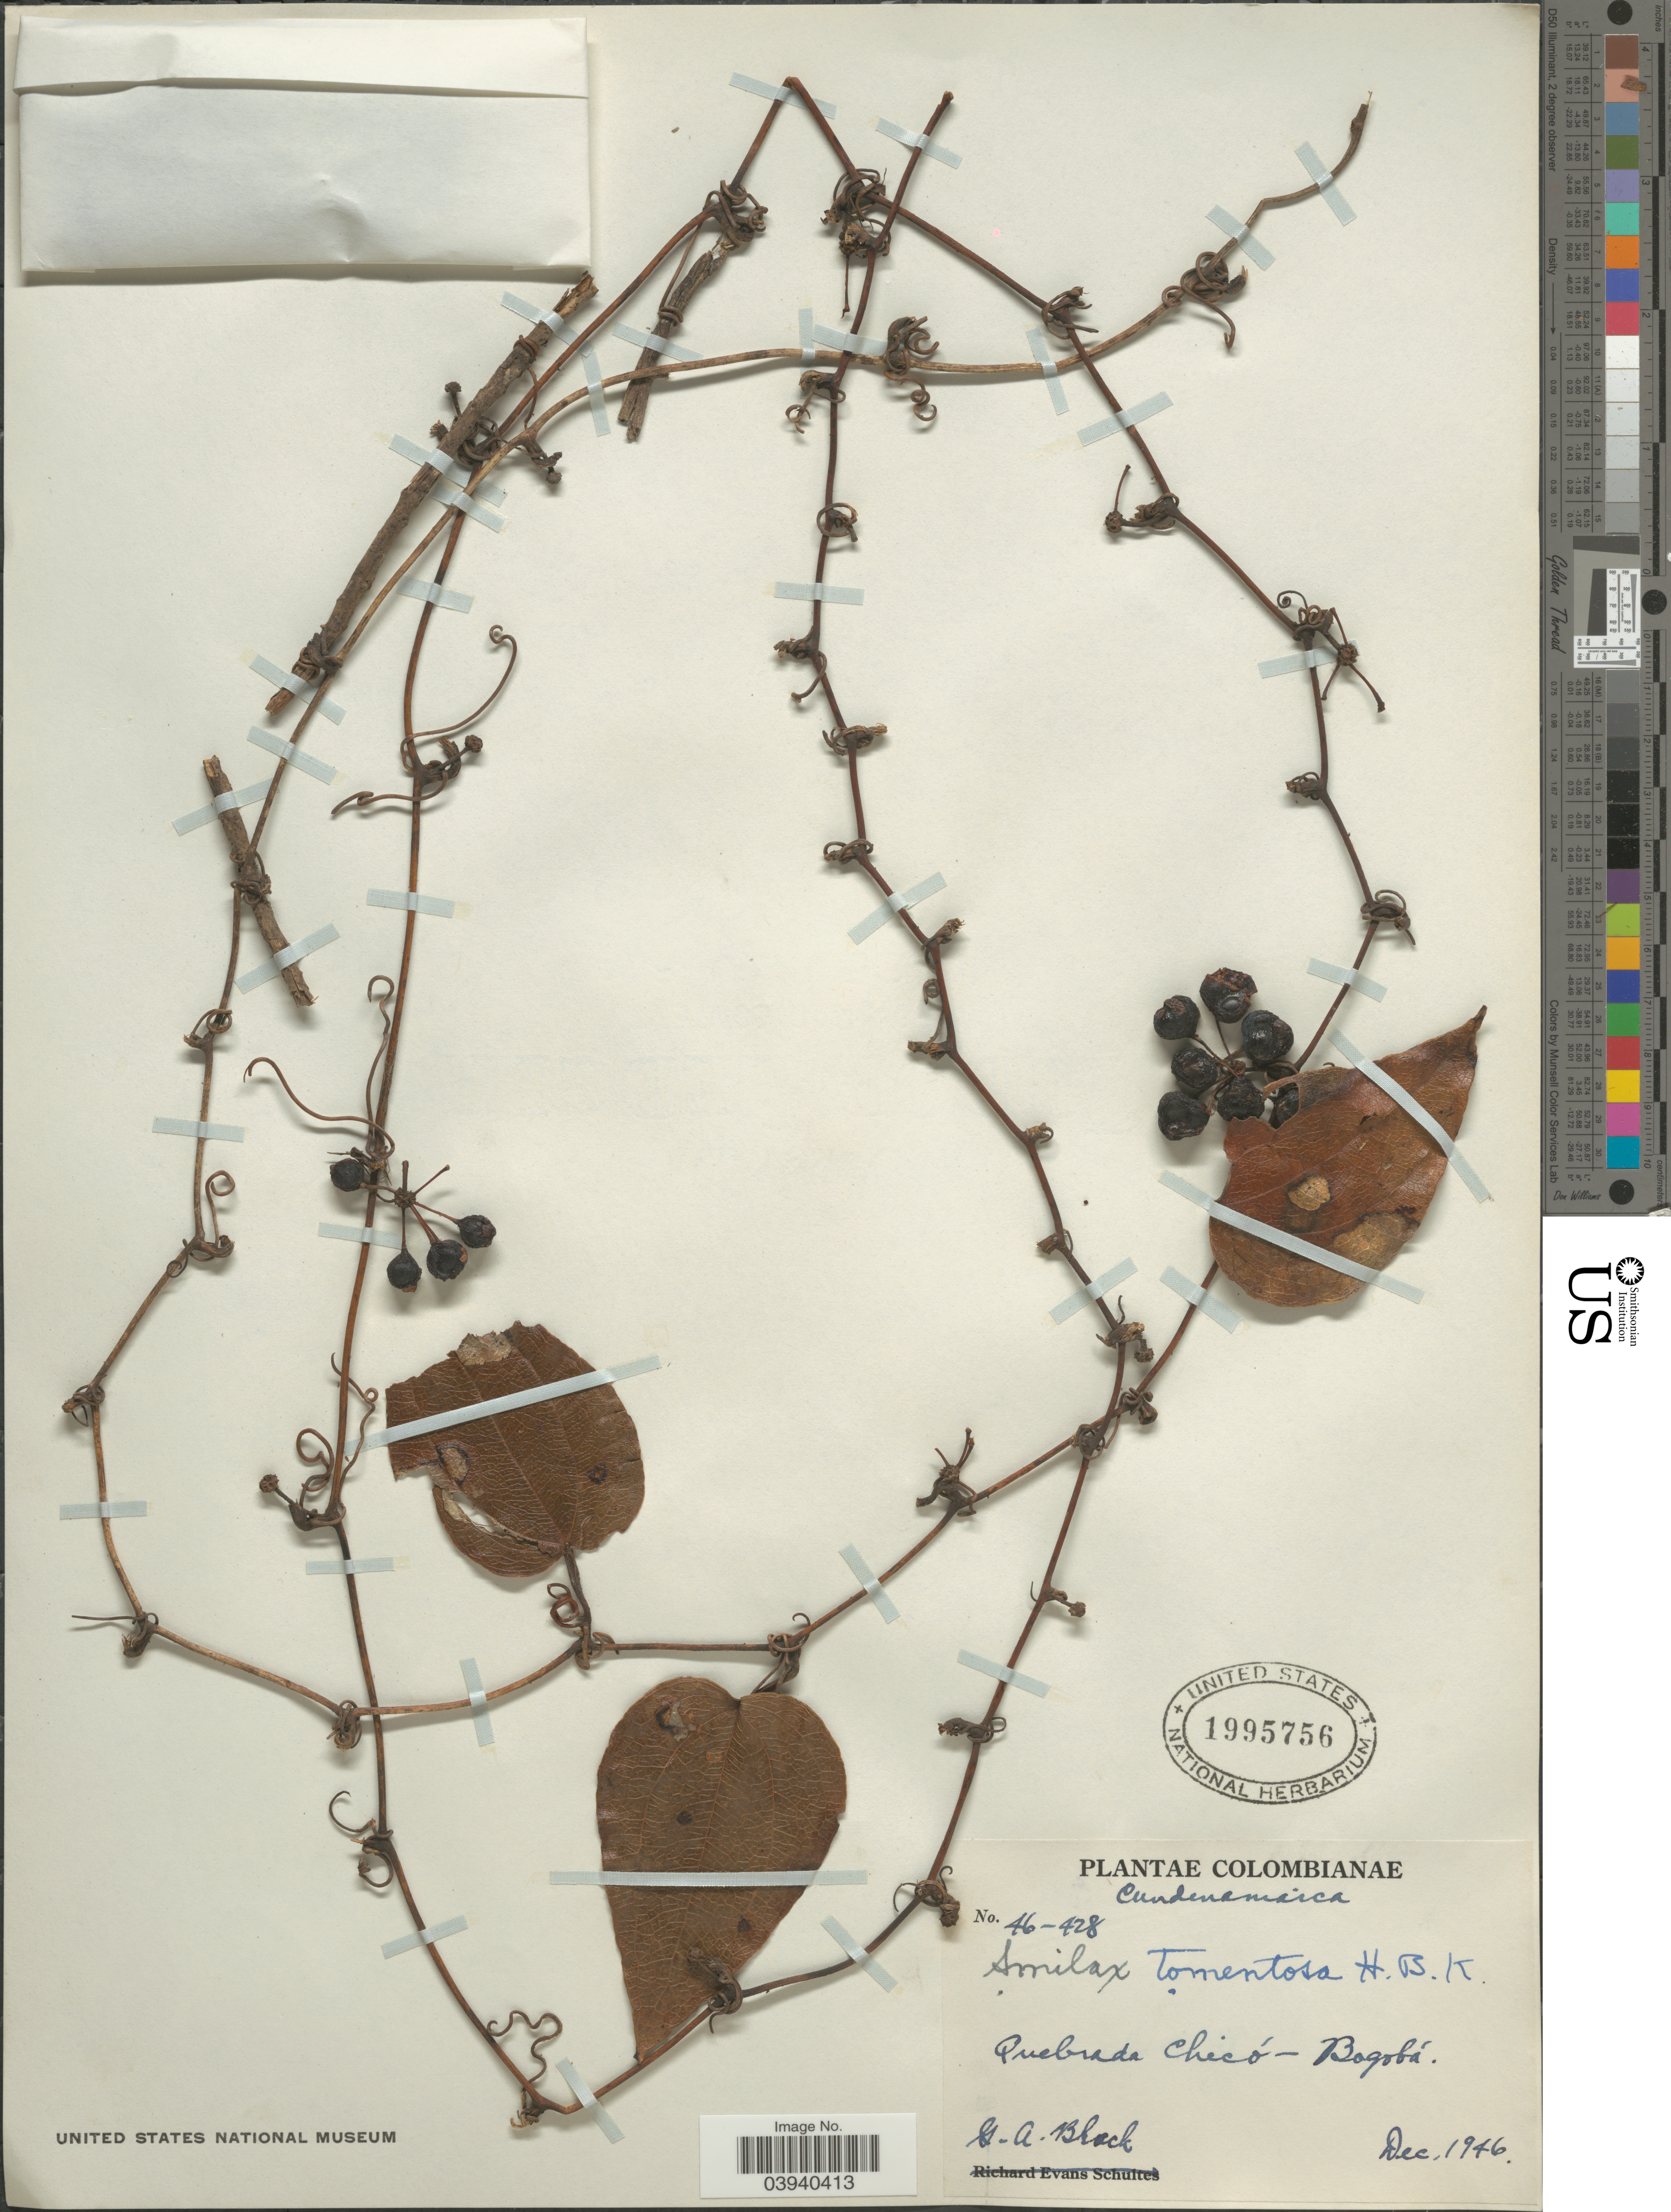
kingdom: Plantae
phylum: Tracheophyta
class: Liliopsida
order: Liliales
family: Smilacaceae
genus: Smilax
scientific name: Smilax tomentosa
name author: Kunth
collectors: G. A. Black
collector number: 46-428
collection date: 1946-12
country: Colombia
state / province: Cundinamarca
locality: Quebrada Chicó - Bogotá.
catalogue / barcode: US 1995756